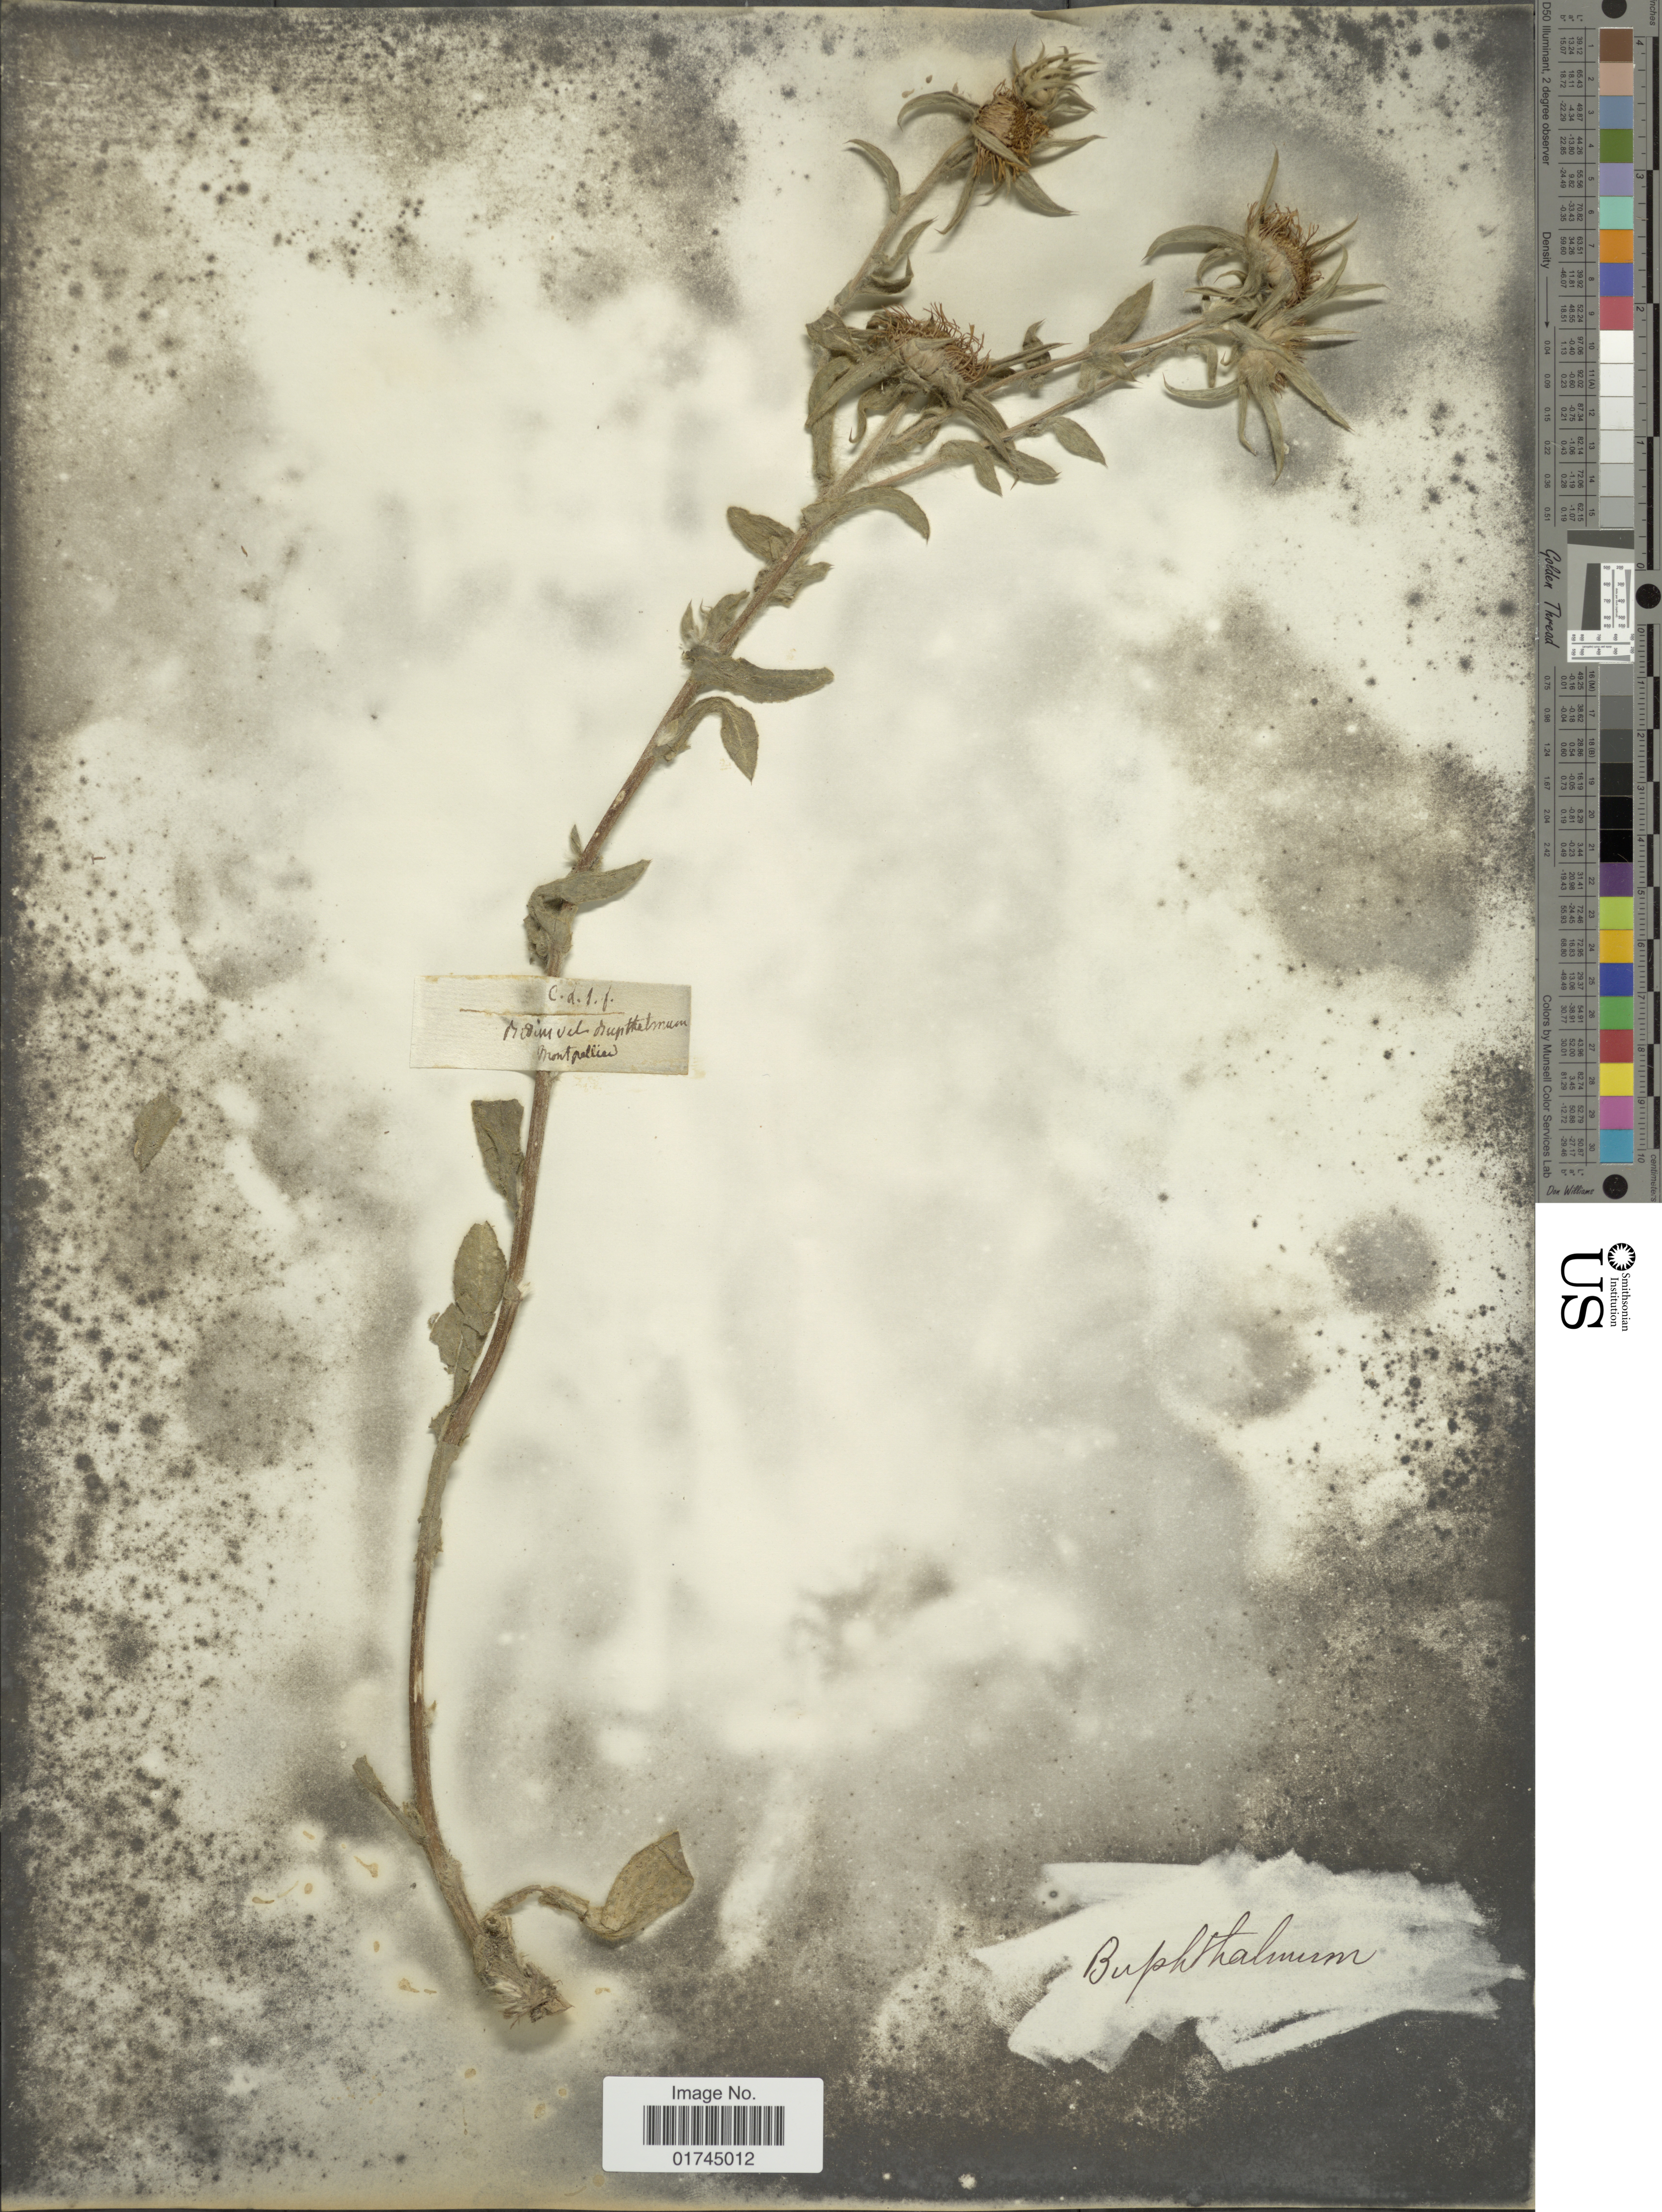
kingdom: Plantae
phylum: Tracheophyta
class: Magnoliopsida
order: Asterales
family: Asteraceae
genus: Buphthalmum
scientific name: Buphthalmum spinosum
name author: L.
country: France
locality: Montpellier